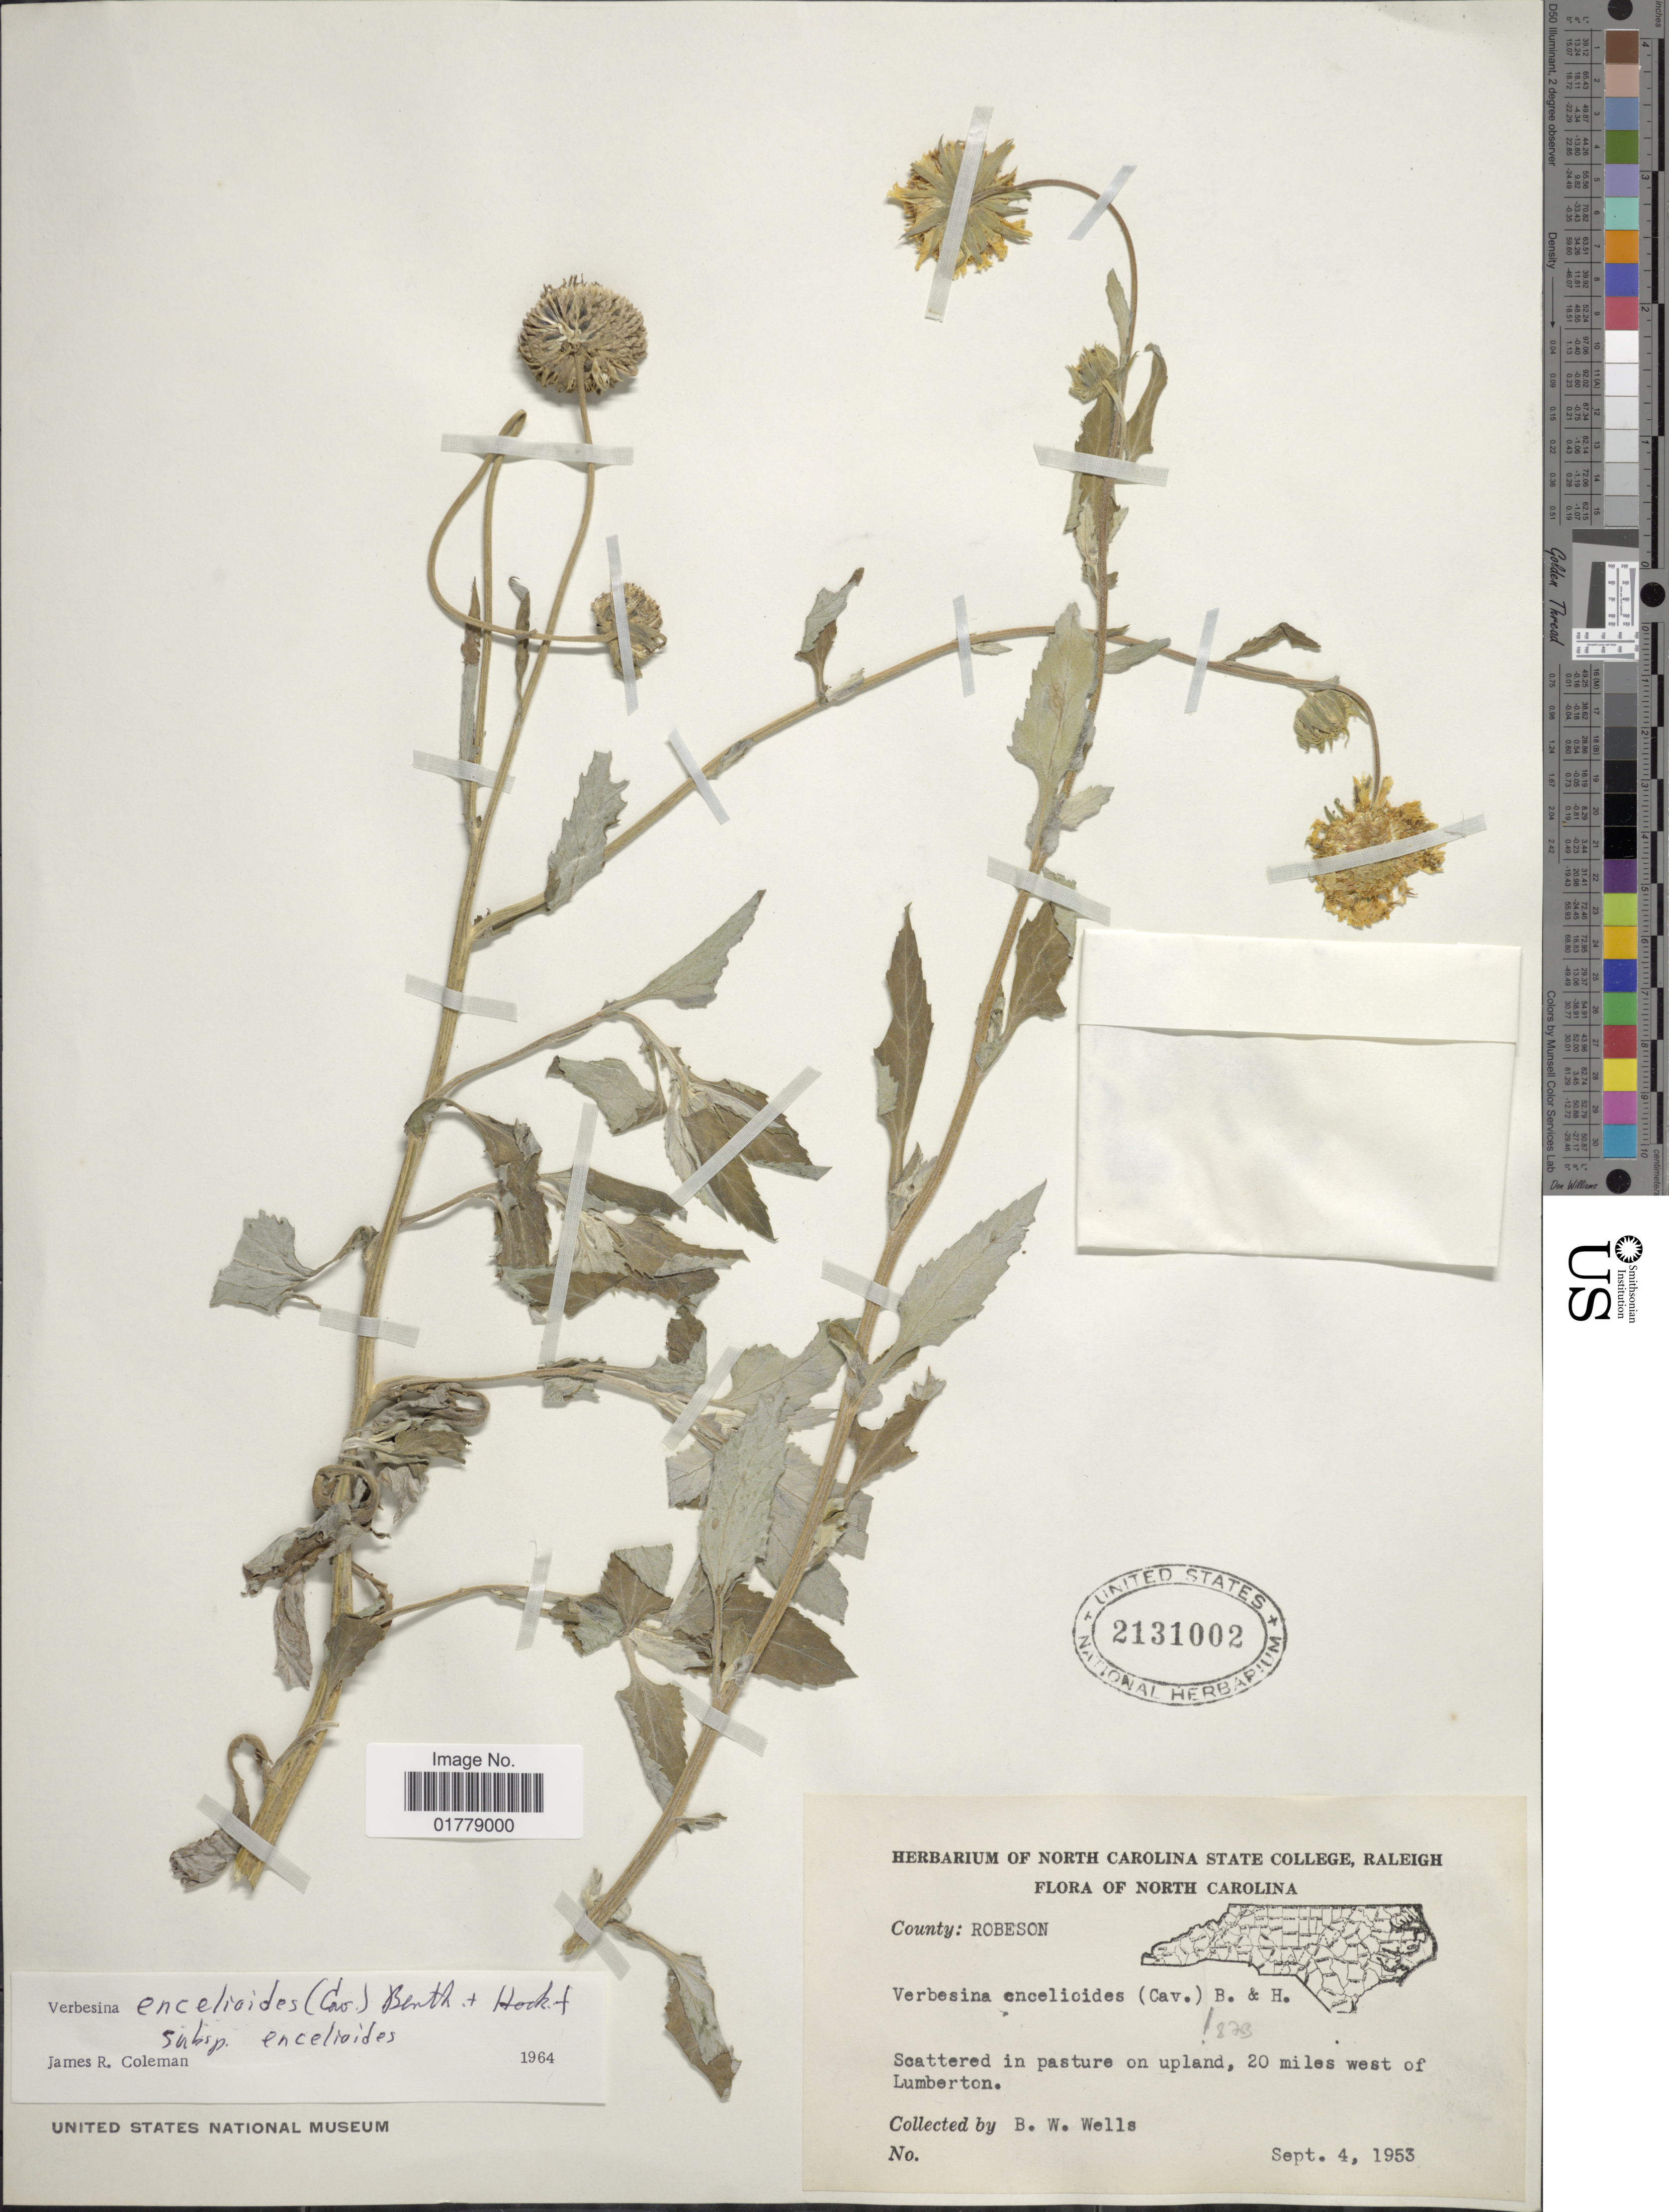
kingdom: Plantae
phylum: Tracheophyta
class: Magnoliopsida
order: Asterales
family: Asteraceae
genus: Verbesina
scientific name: Verbesina encelioides subsp. encelioides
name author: (Cav.) Benth. & Hook.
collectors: B. Wells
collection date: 1953-09-04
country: United States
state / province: North Carolina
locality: County: Robeson. Scattered in pasture on upland, 20 miles west of Lumberton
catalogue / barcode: US 2131002